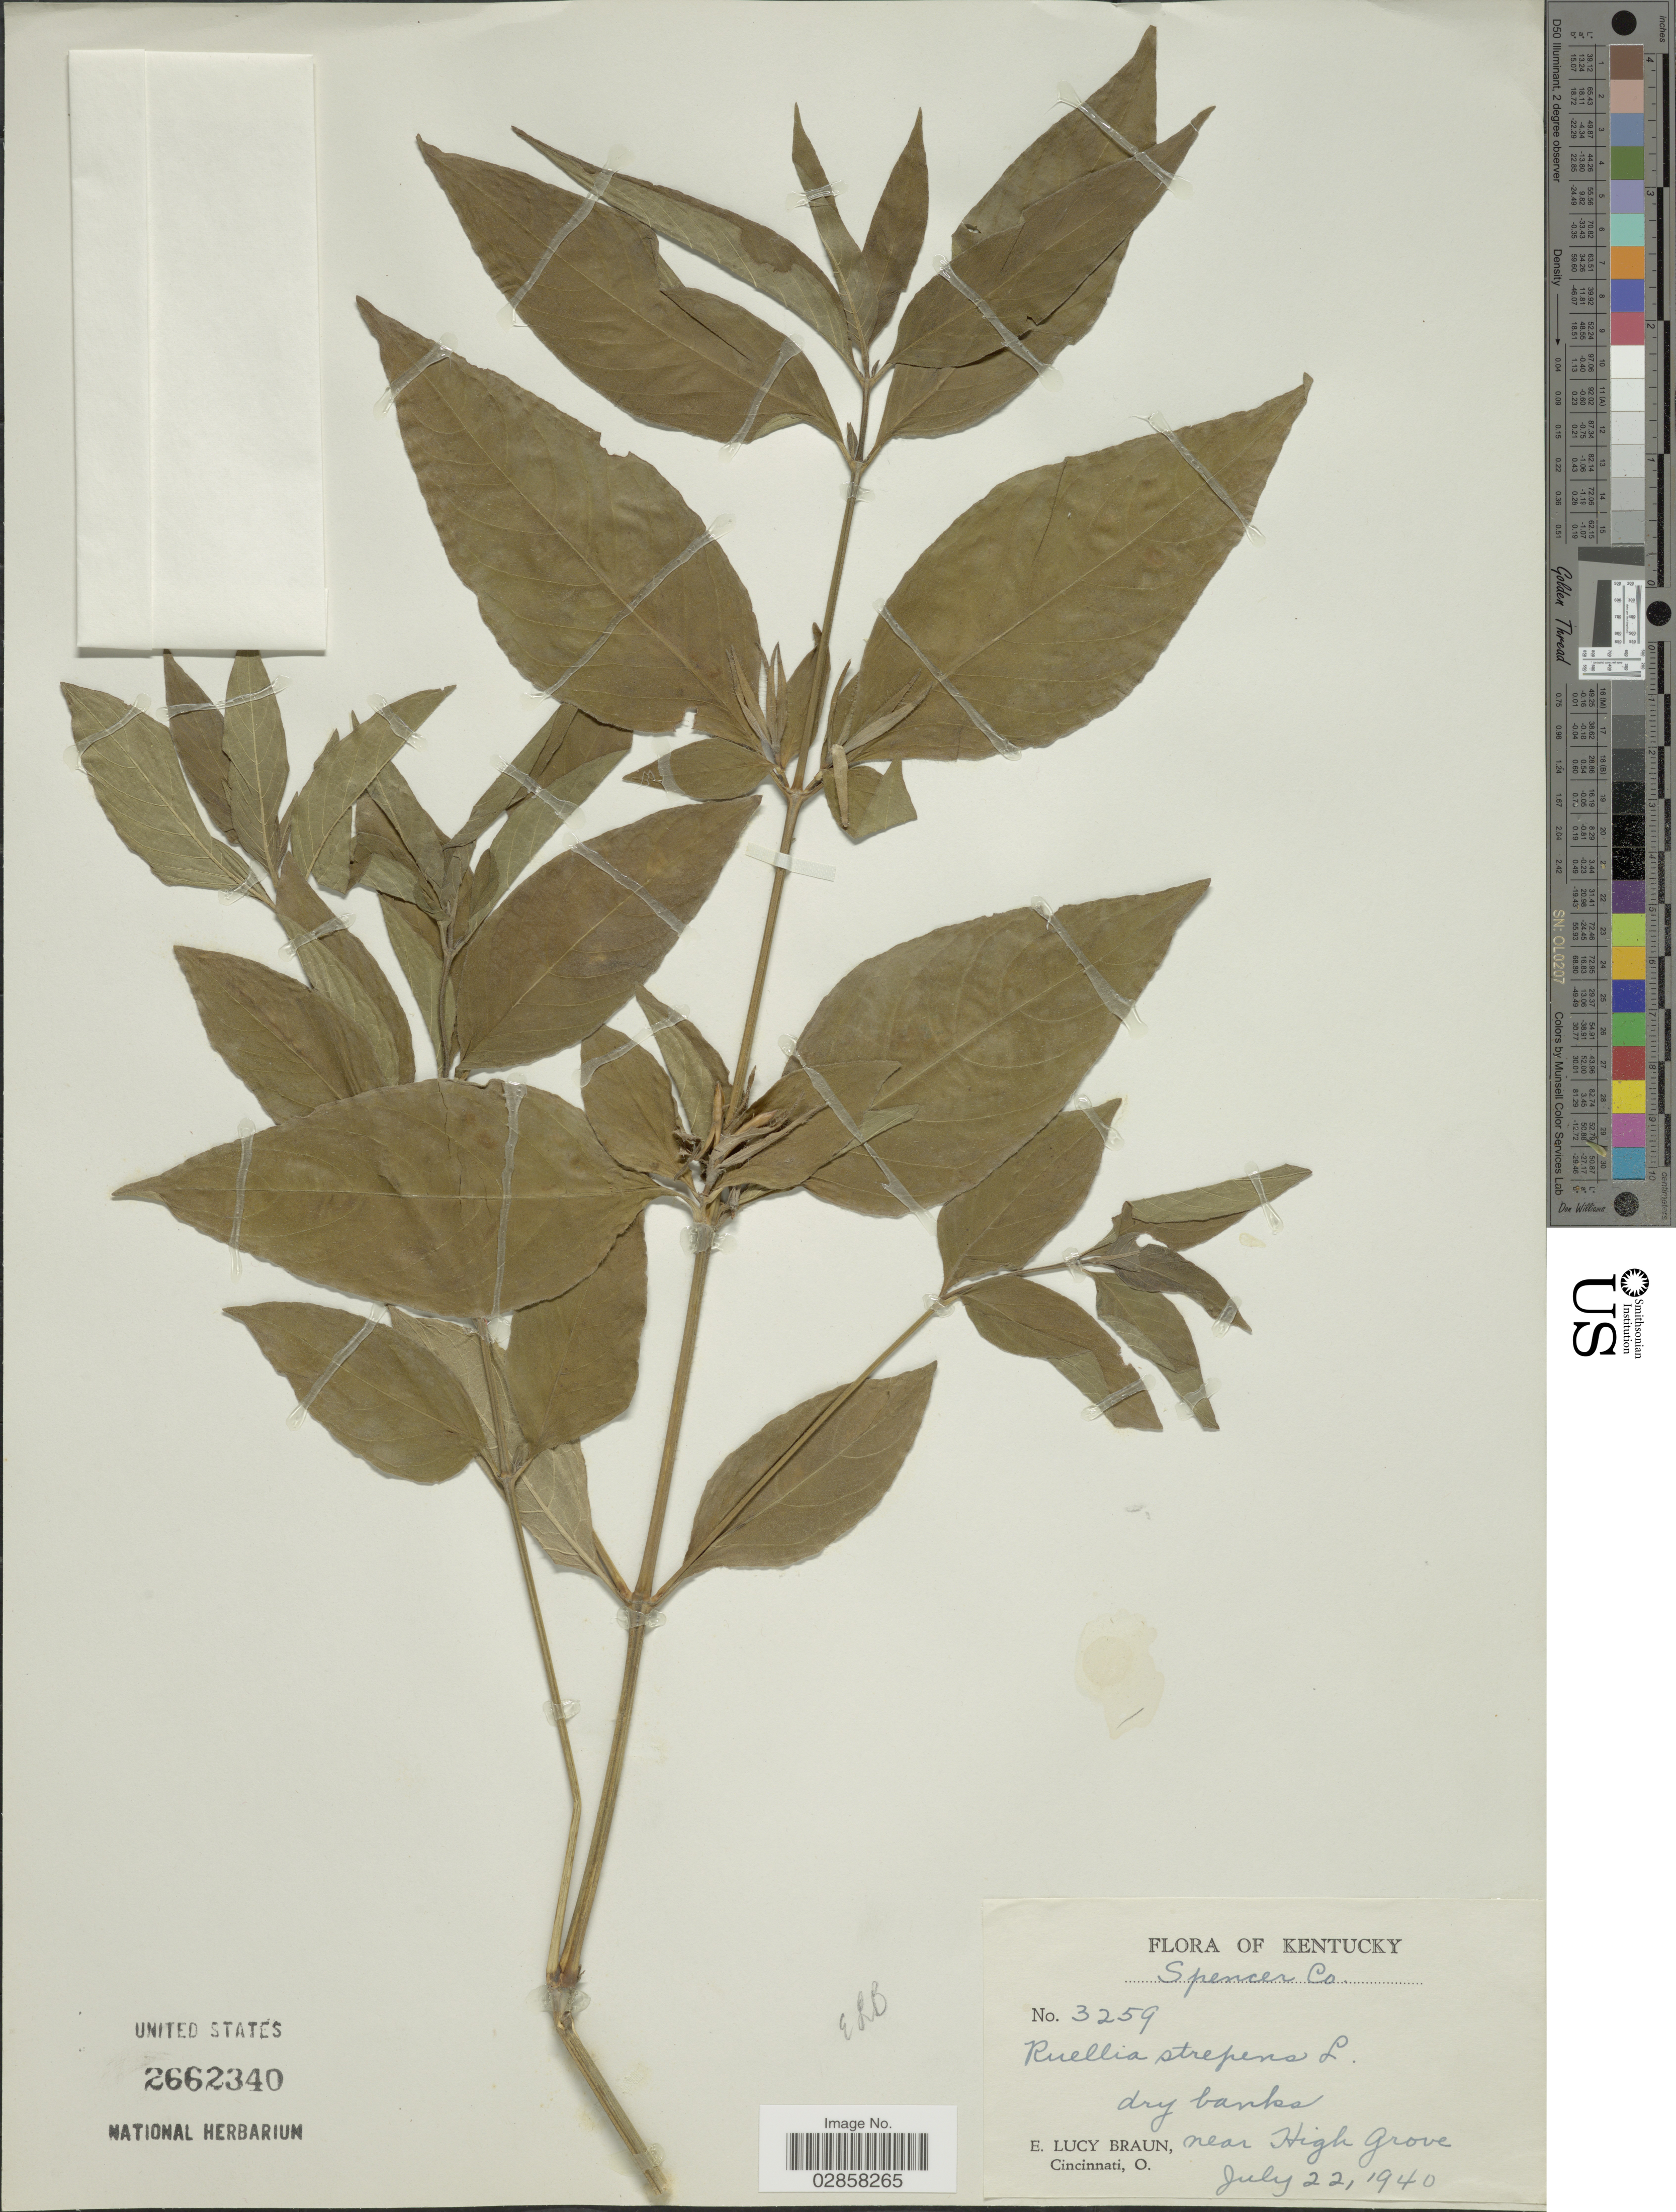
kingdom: Plantae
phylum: Tracheophyta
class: Magnoliopsida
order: Lamiales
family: Acanthaceae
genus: Ruellia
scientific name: Ruellia strepens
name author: L.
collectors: E. L. Braun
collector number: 3259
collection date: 1940-07-22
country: United States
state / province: Kentucky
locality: Spencer Co. Dry banks near High Grove.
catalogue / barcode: US 2662340